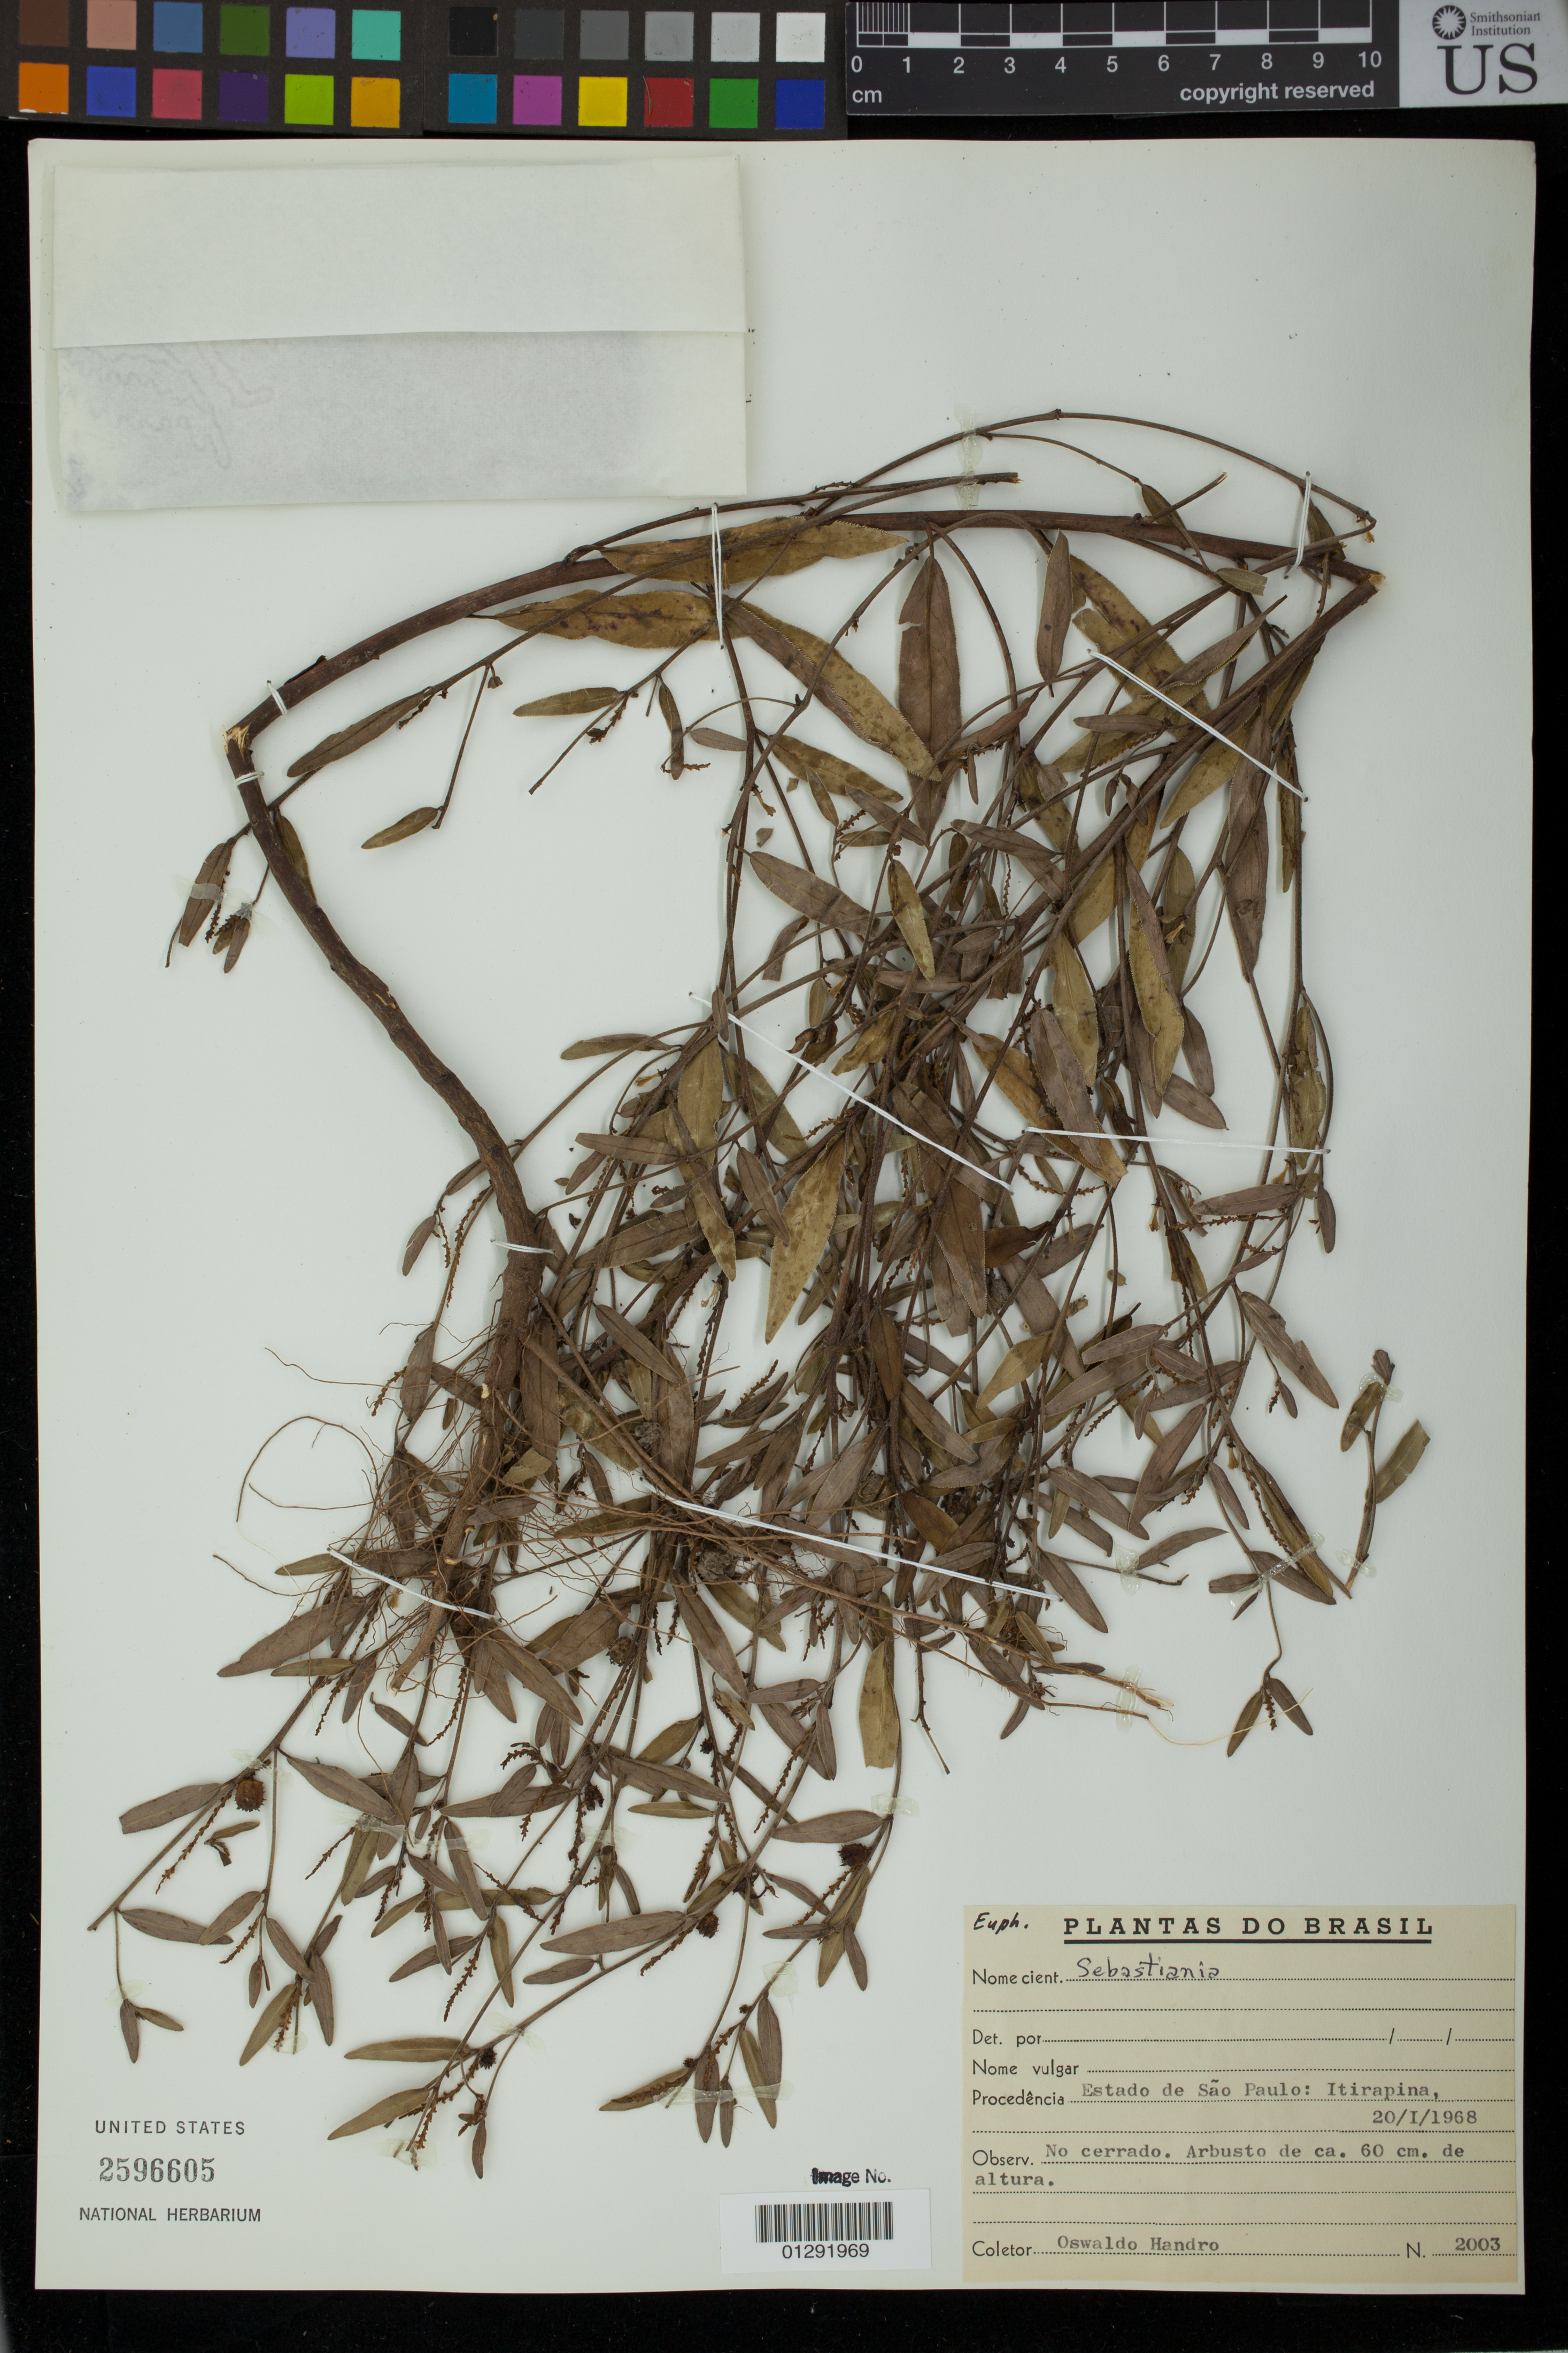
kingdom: Plantae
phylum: Tracheophyta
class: Magnoliopsida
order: Malpighiales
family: Euphorbiaceae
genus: Sebastiania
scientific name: Sebastiania sp.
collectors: O. Handro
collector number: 2003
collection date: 1968-01-20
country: Brazil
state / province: Sao Paulo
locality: Itirapina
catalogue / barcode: US 2596605